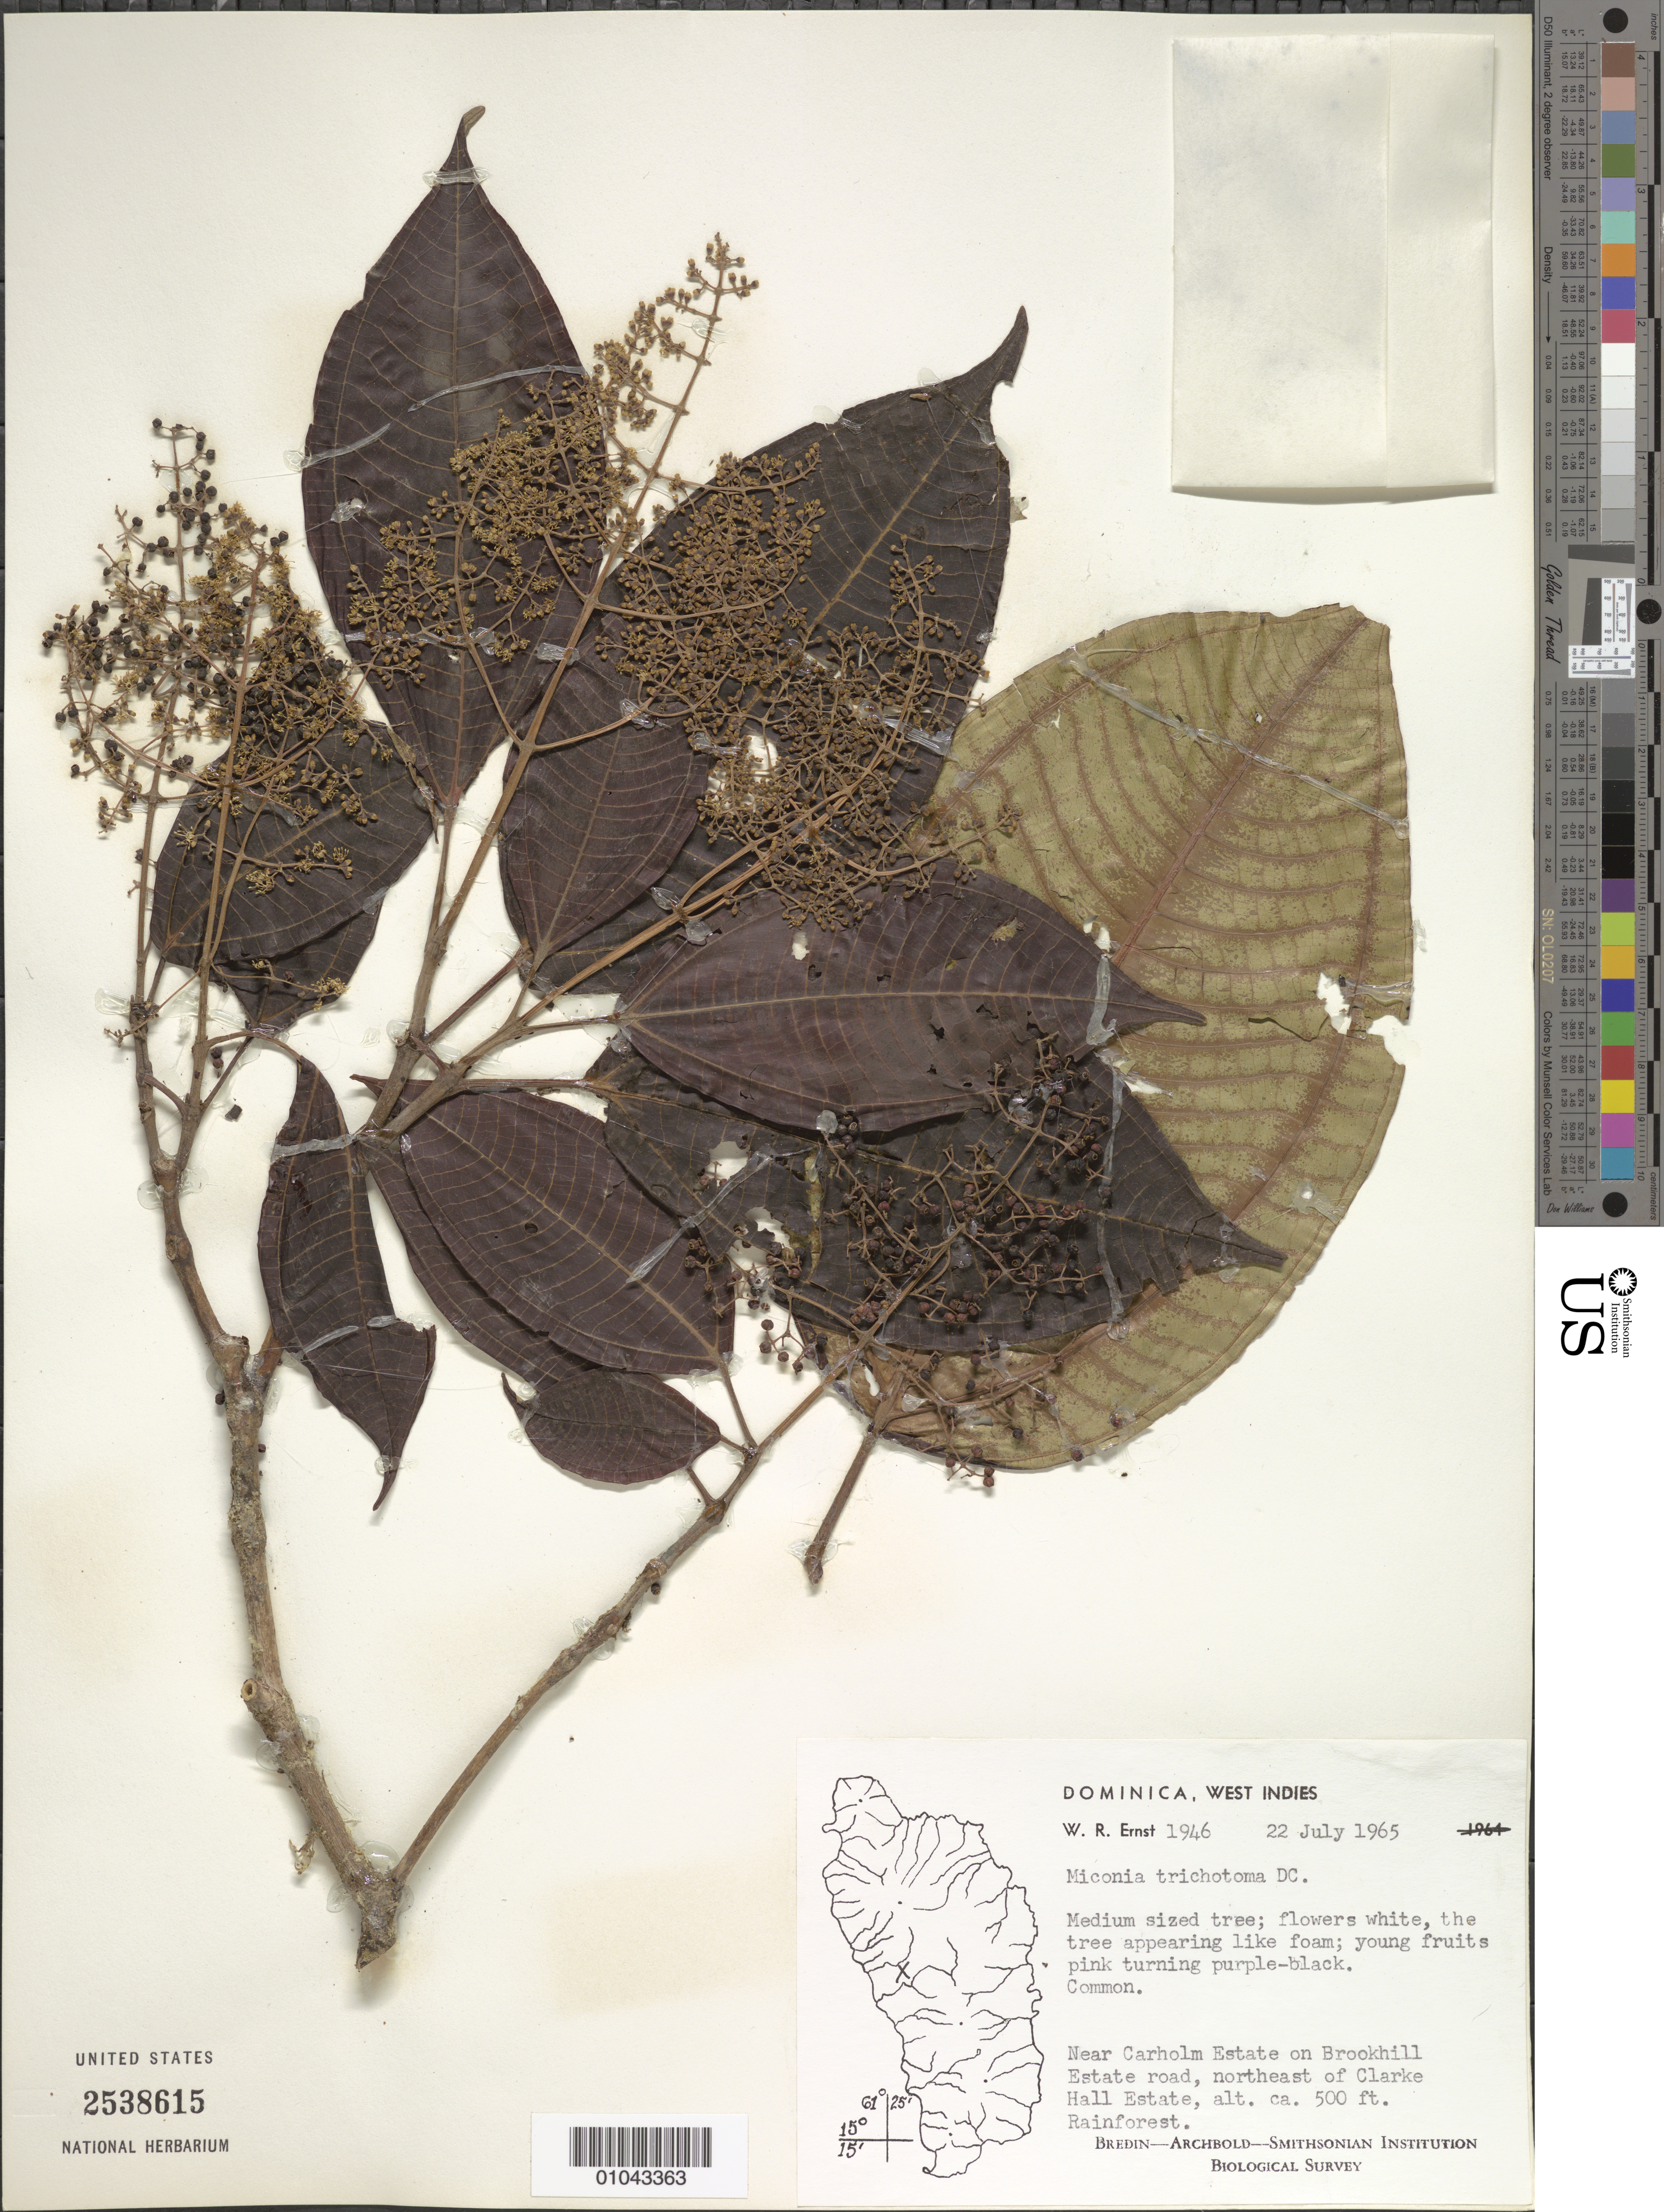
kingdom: Plantae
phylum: Tracheophyta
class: Magnoliopsida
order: Myrtales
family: Melastomataceae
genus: Miconia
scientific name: Miconia trichotoma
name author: (Desr.) DC.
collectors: W. R. Ernst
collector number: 1946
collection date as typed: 22 Jul 1965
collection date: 1965-07-22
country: Dominica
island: Dominica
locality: Near Carholm Estate on Brookhill Estate Road, NE of Clarke Hall Estate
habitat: Rainforest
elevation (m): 152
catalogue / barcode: US 2538615